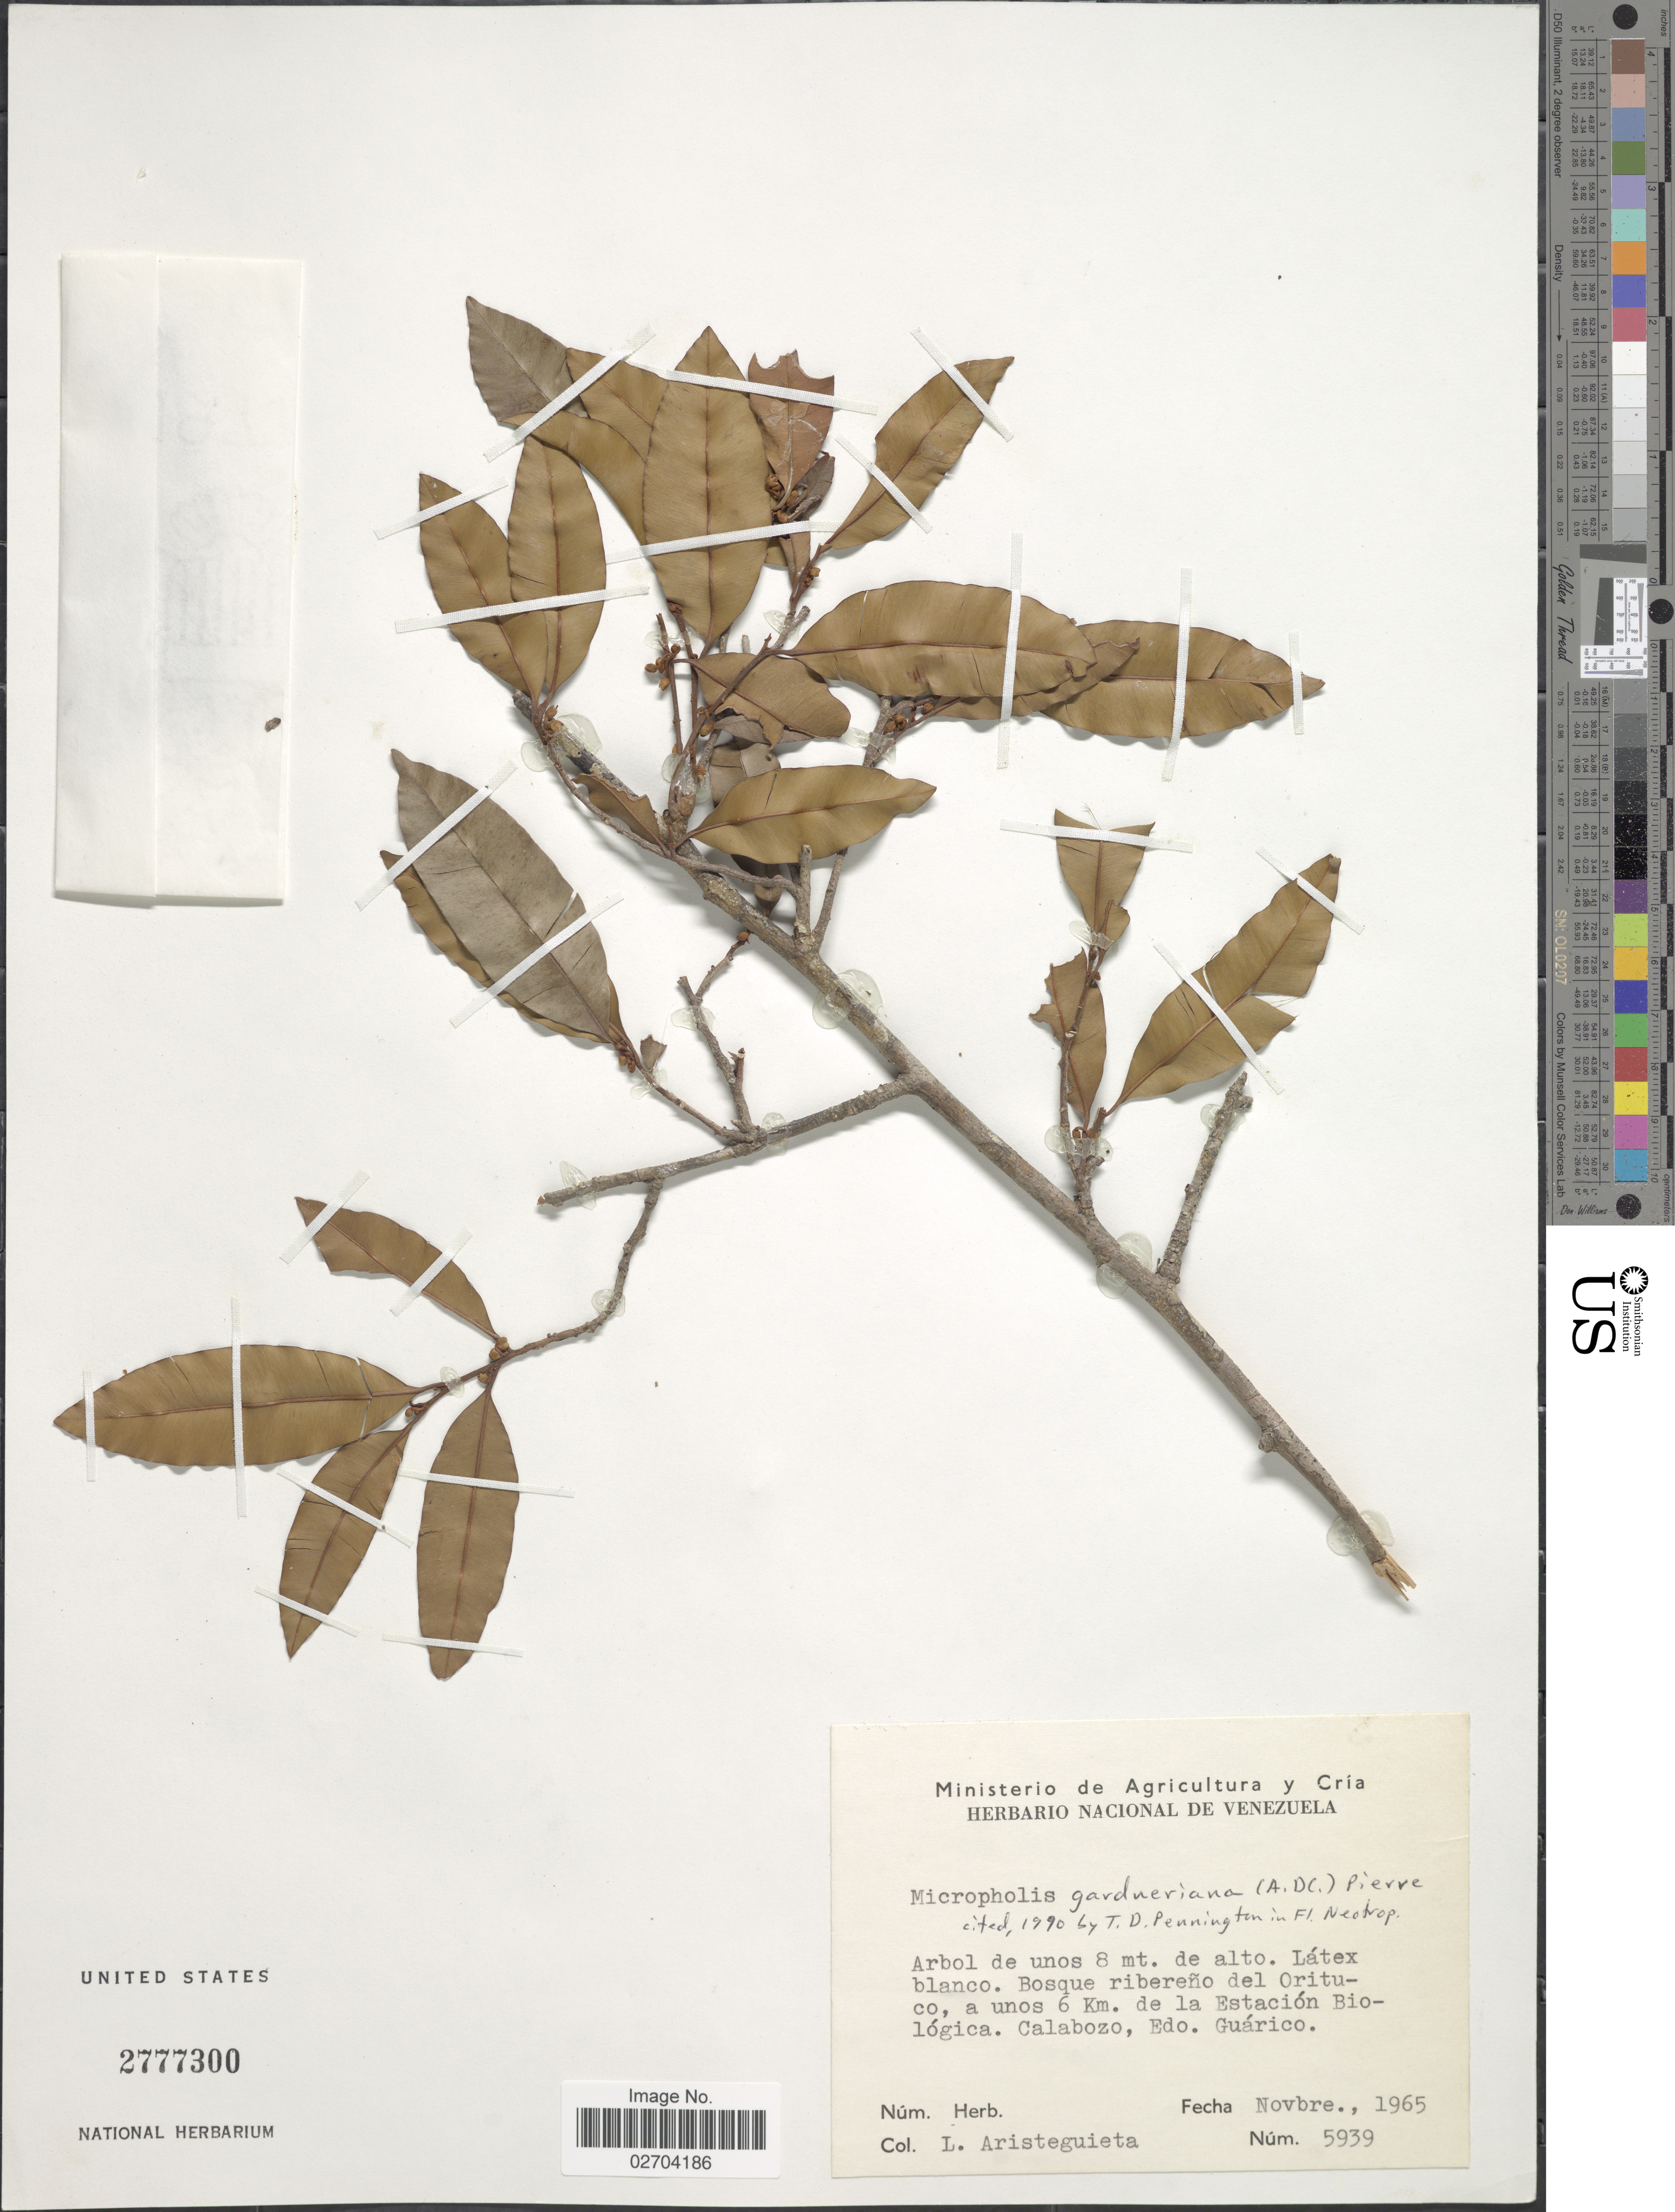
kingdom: Plantae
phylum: Tracheophyta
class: Magnoliopsida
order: Ericales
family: Sapotaceae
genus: Micropholis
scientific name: Micropholis gardneriana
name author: (A. DC.) Pierre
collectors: L. Aristeguieta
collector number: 5939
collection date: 1965-11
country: Venezuela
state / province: Guárico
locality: Bosque ribereño del Orituco, a unos 6 Km de la Estació Biológica. Calabozo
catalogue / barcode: US 2777300